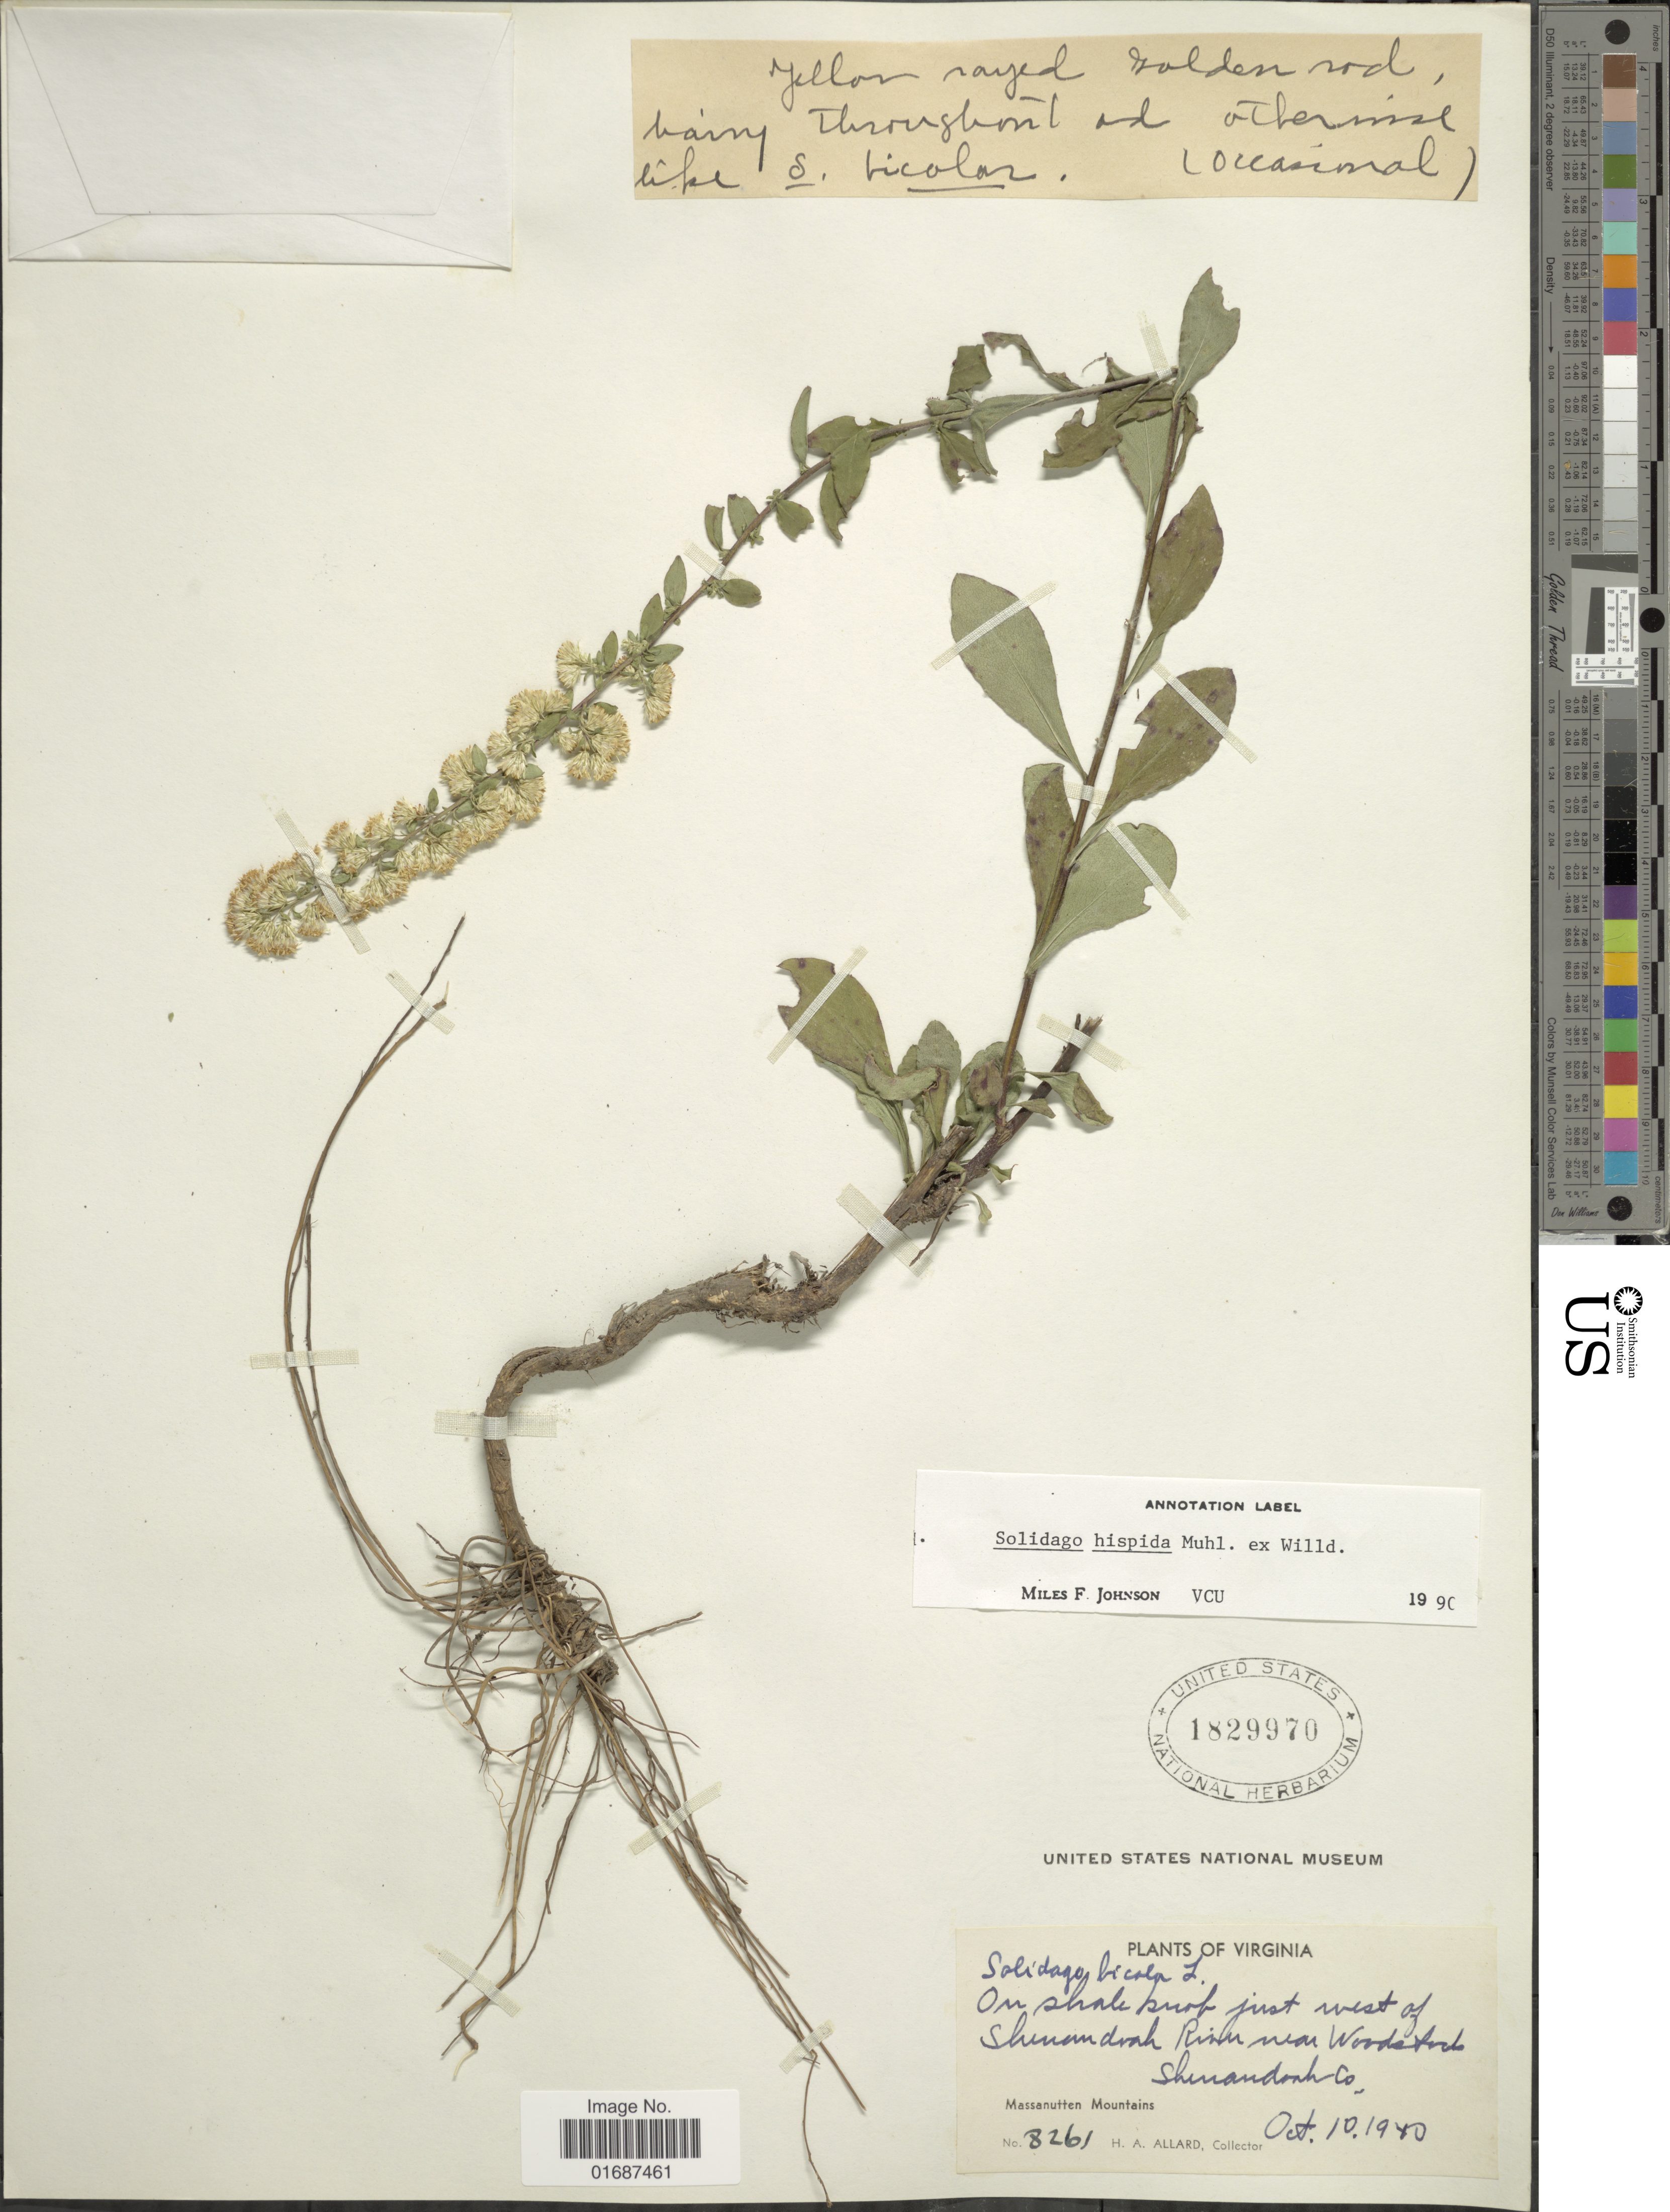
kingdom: Plantae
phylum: Tracheophyta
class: Magnoliopsida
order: Asterales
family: Asteraceae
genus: Solidago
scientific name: Solidago hispida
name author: Muhl. ex Willd.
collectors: H. A. Allard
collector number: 8261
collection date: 1940-10-10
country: United States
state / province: Virginia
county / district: Shenandoah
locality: On shale knob just west of Shenandoah River near Woodstock, Massanutten Mountains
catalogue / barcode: US 1829970